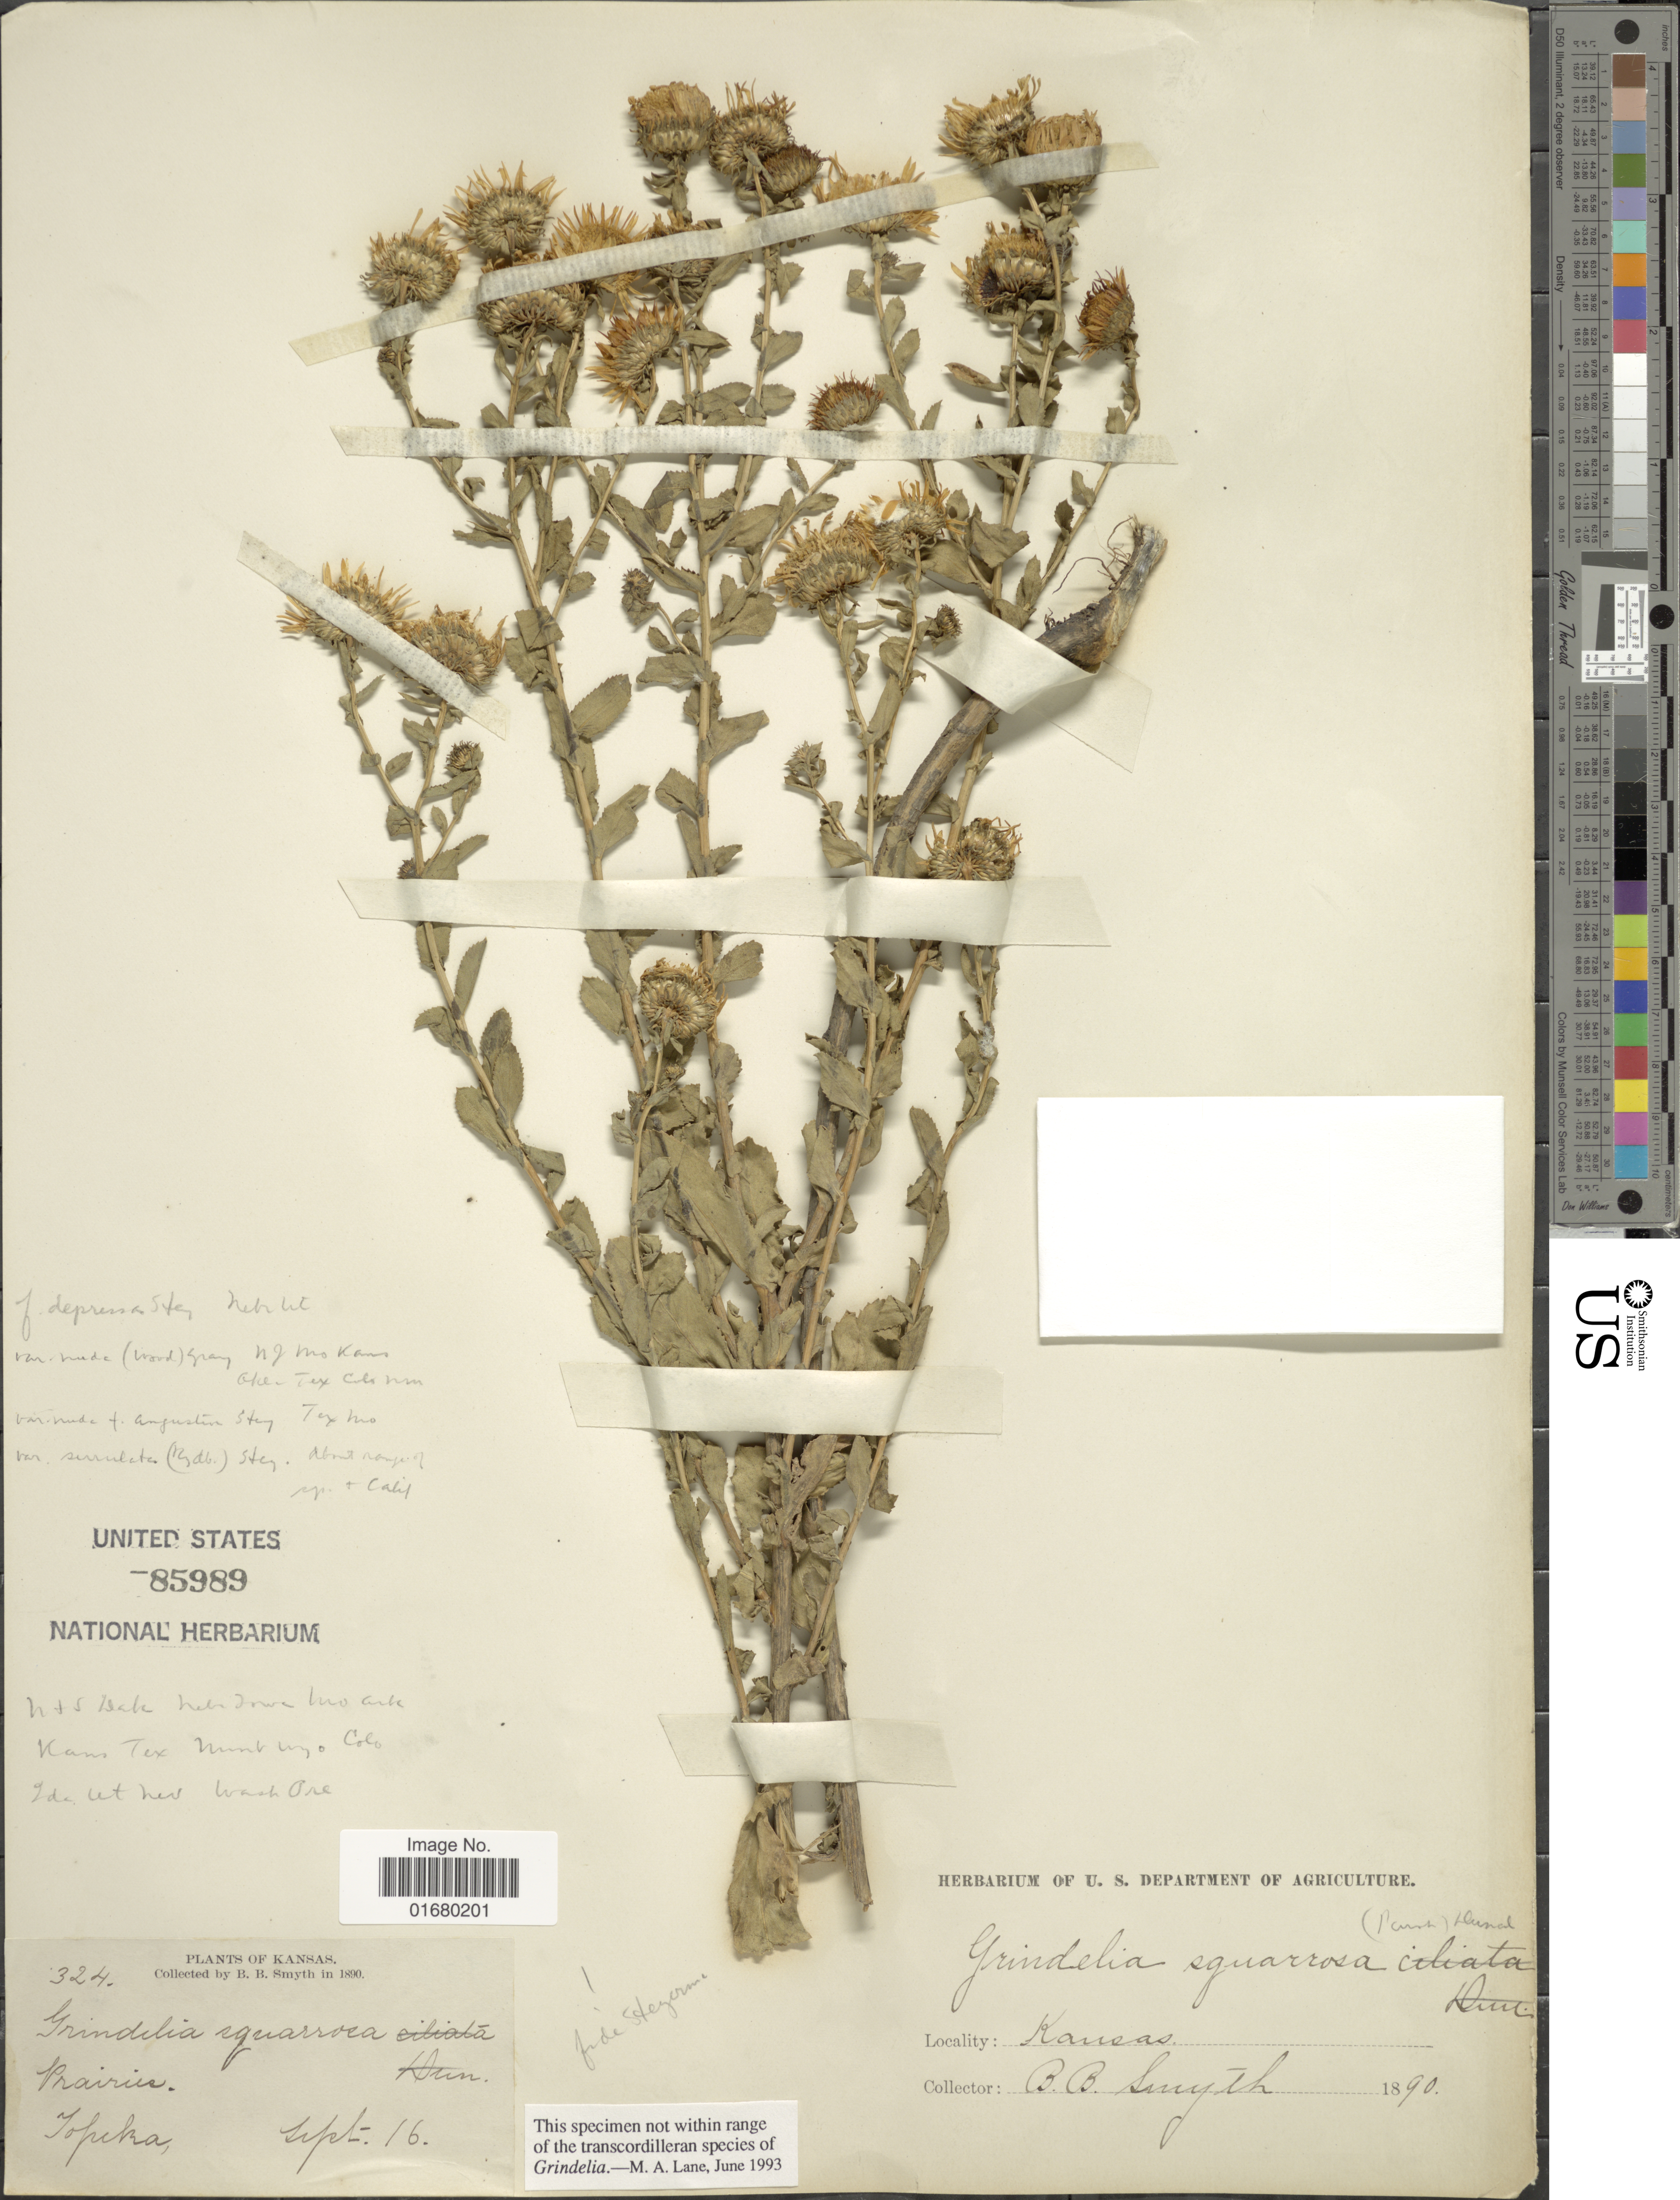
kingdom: Plantae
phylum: Tracheophyta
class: Magnoliopsida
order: Asterales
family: Asteraceae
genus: Grindelia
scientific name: Grindelia squarrosa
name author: (Pursh) Dunal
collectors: B. Smyth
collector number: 324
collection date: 1890-09-16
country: United States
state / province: Kansas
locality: Prairie. Topeka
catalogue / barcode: US 85989